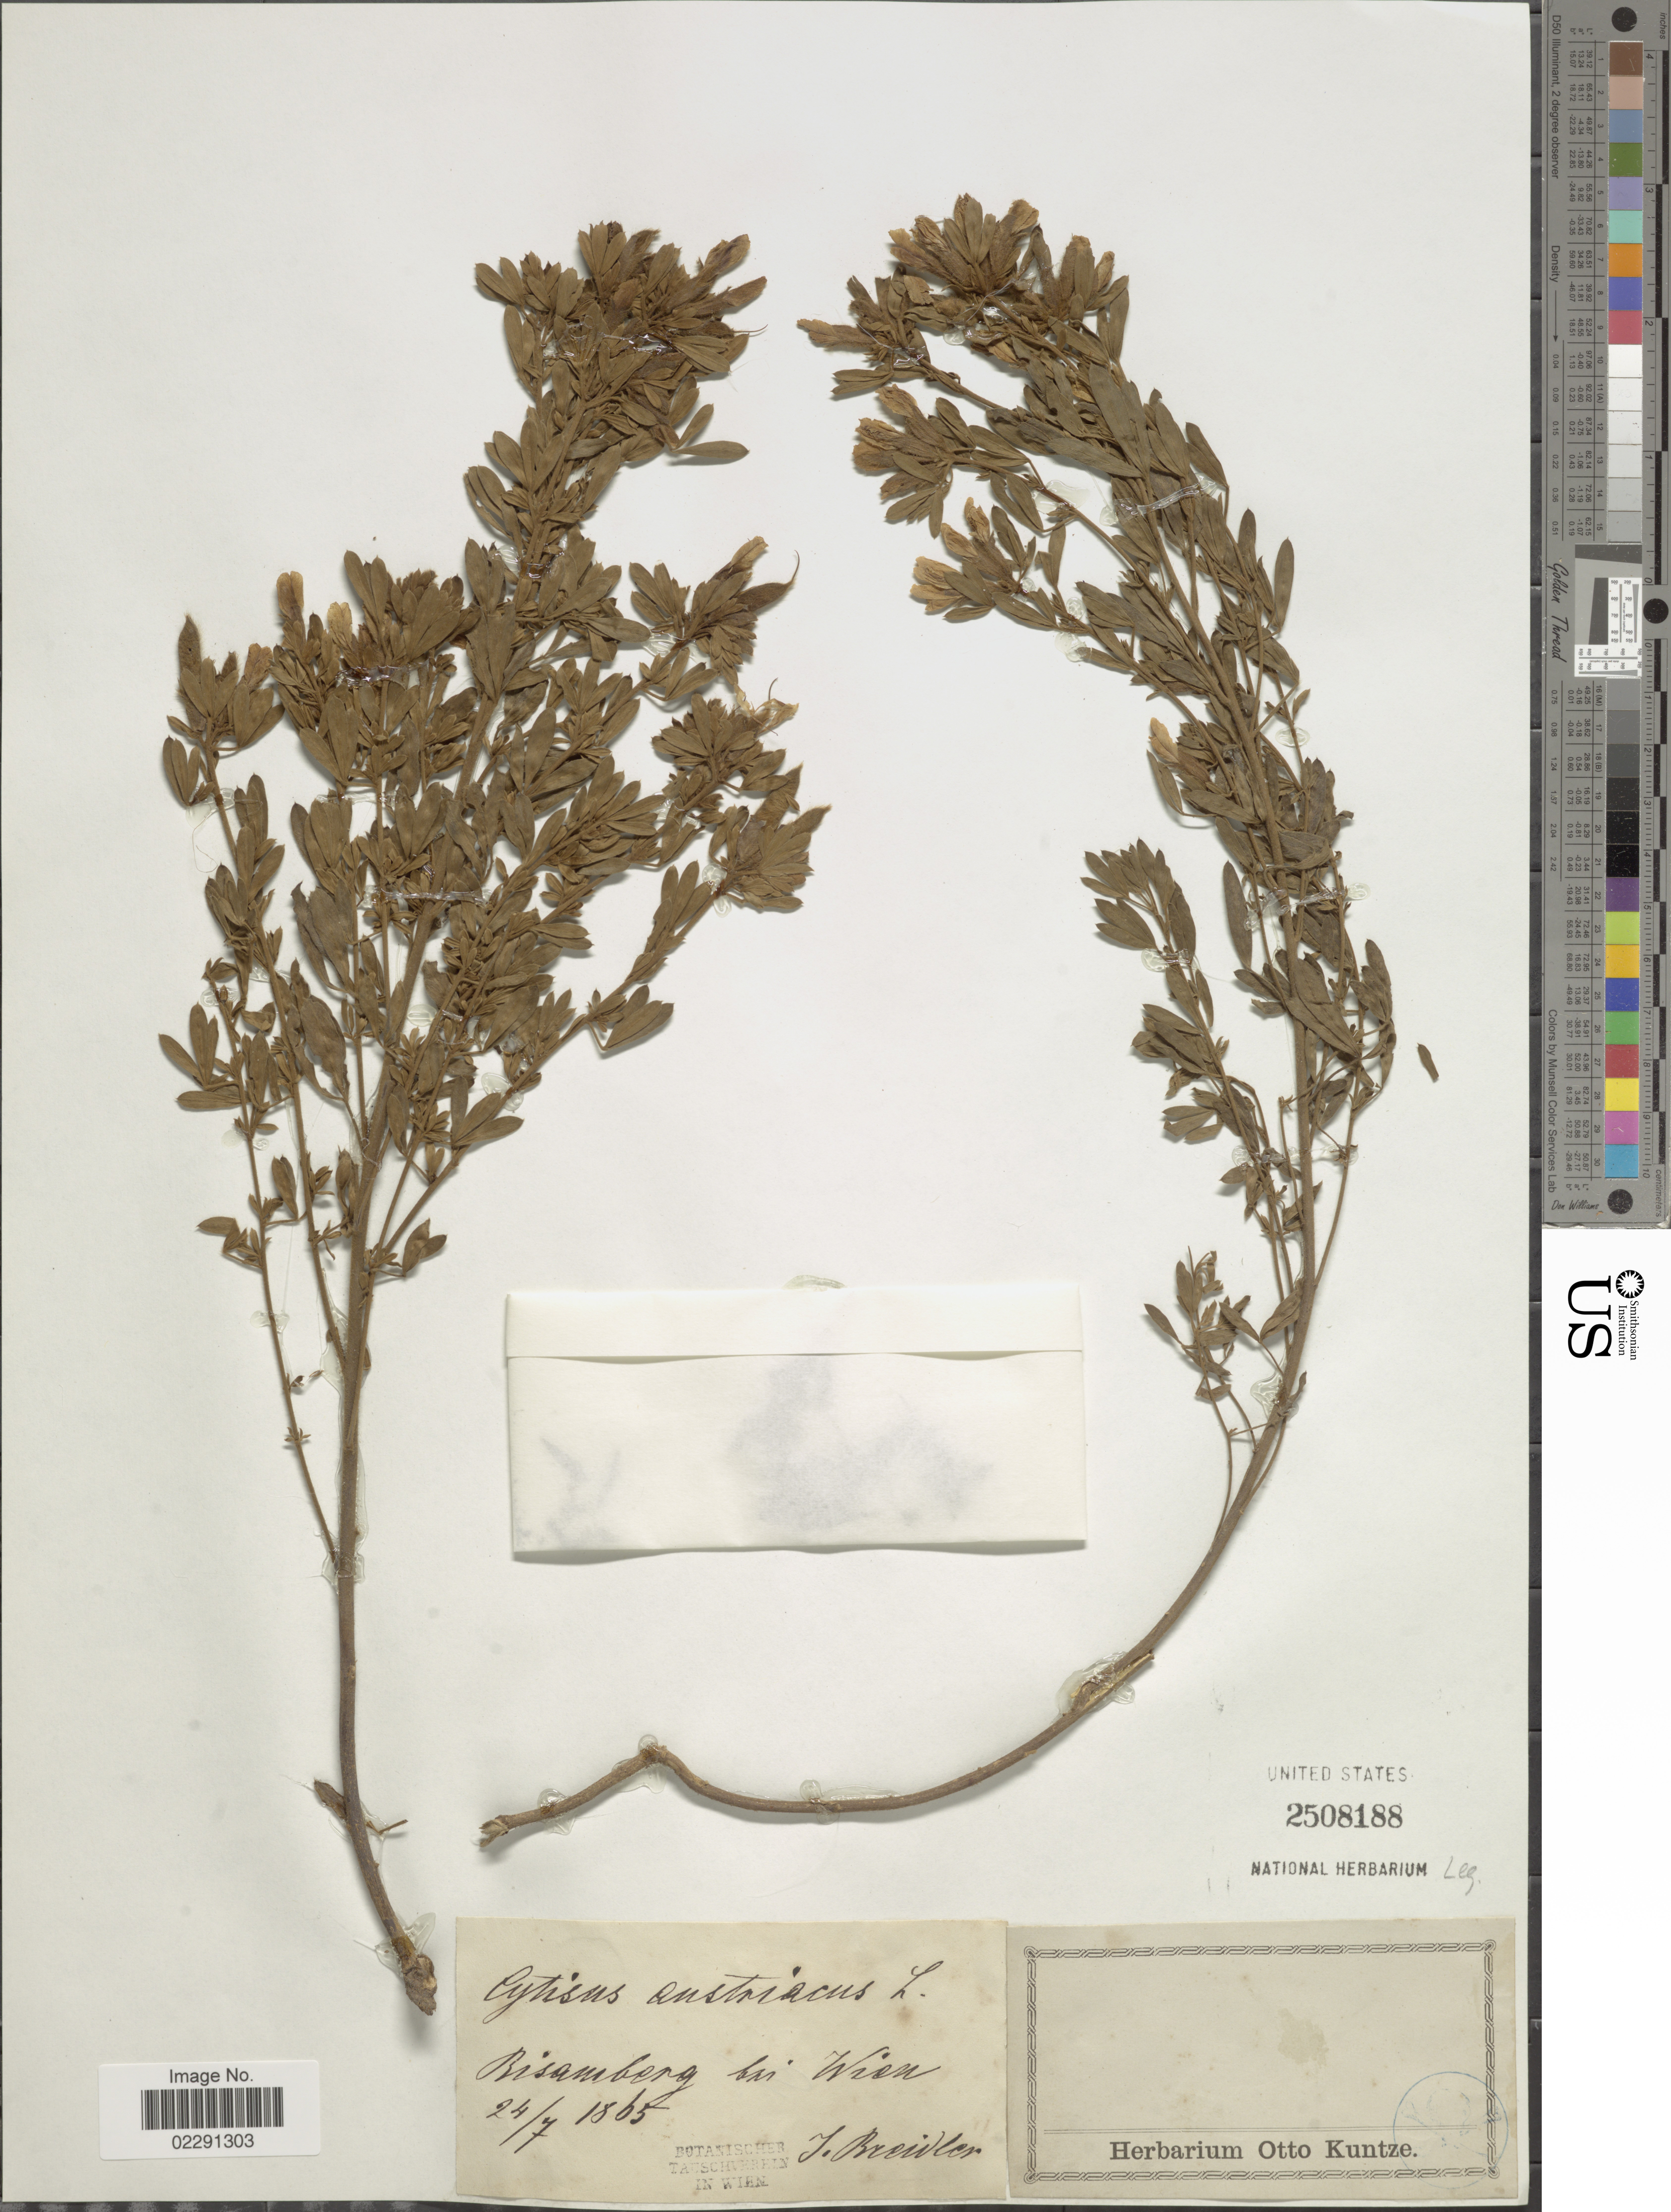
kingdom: Plantae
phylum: Tracheophyta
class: Magnoliopsida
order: Fabales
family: Fabaceae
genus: Cytisus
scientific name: Cytisus austriacus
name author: L.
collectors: Breidler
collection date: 1865-07-24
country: Austria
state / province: Wien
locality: Bisamberg. [interpreted]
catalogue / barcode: US 2508188